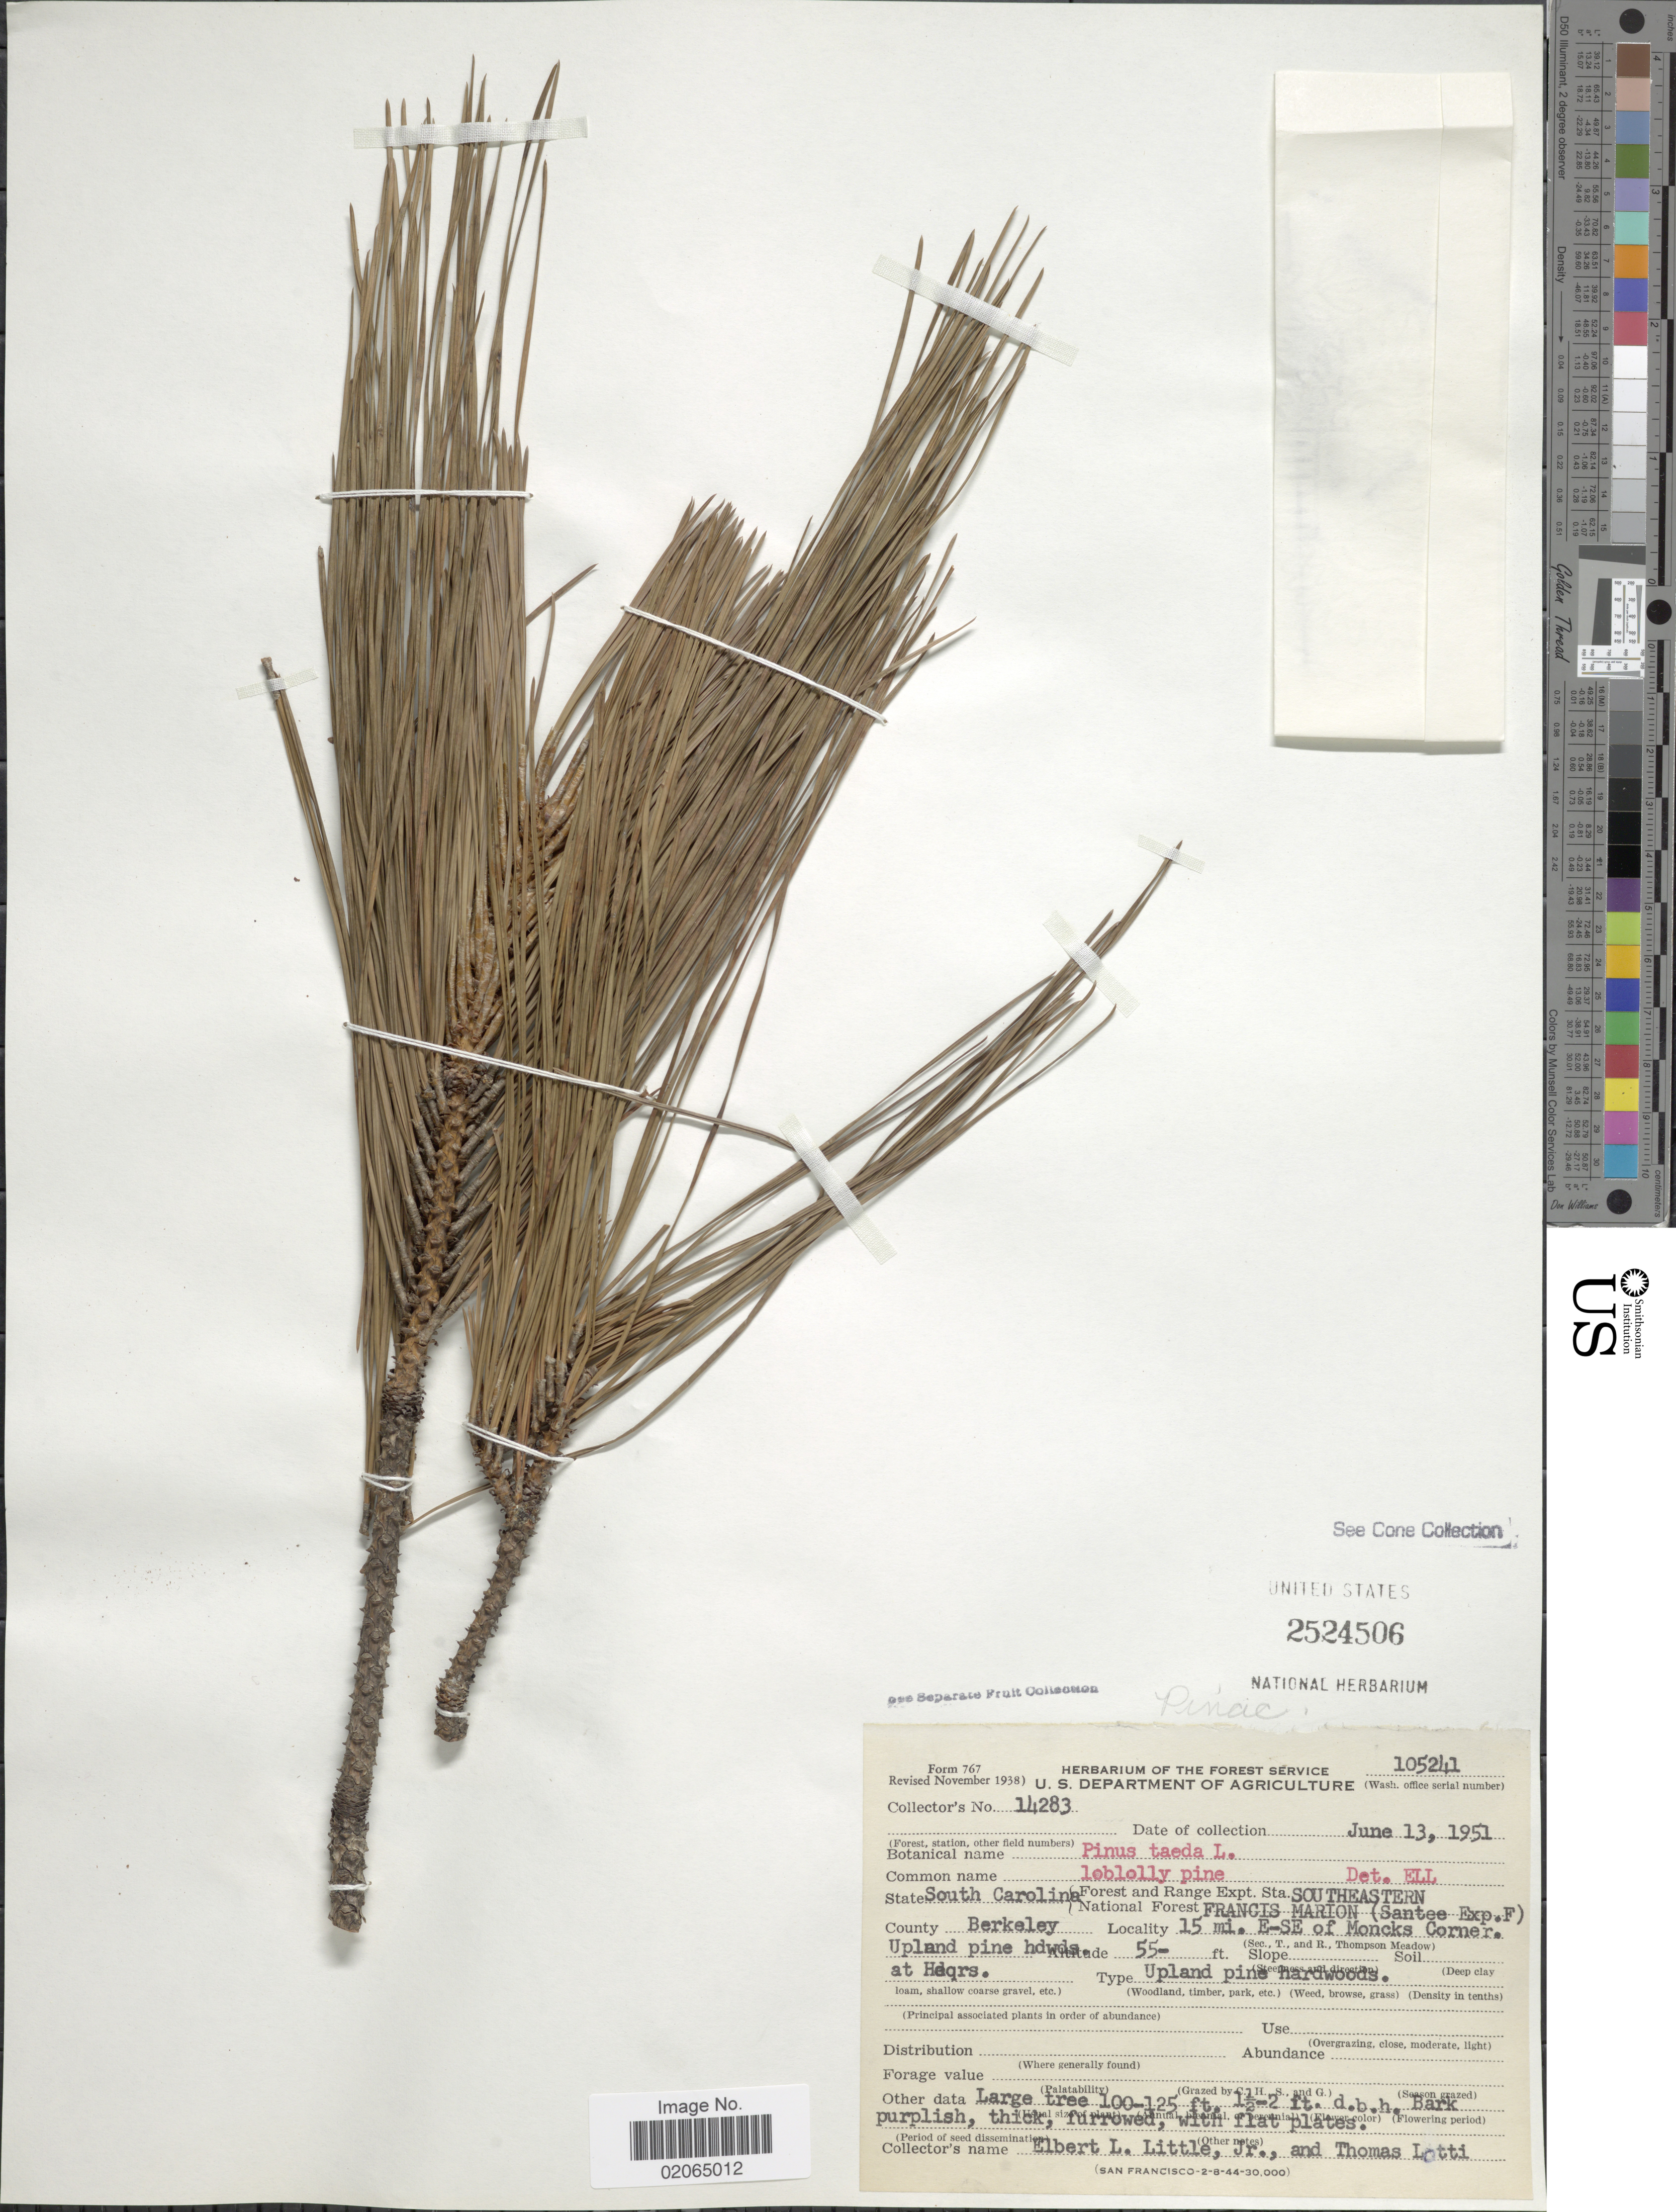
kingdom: Plantae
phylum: Tracheophyta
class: Pinopsida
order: Pinales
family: Pinaceae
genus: Pinus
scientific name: Pinus taeda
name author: L.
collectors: E. L. Little & T. Lotti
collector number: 14283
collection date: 1951-06-13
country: United States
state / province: South Carolina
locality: Southeastern Francis Marion (Santee Exp. F.) County Berkeley, 15 mi. E-SE of Moncks Corner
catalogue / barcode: US 2524506